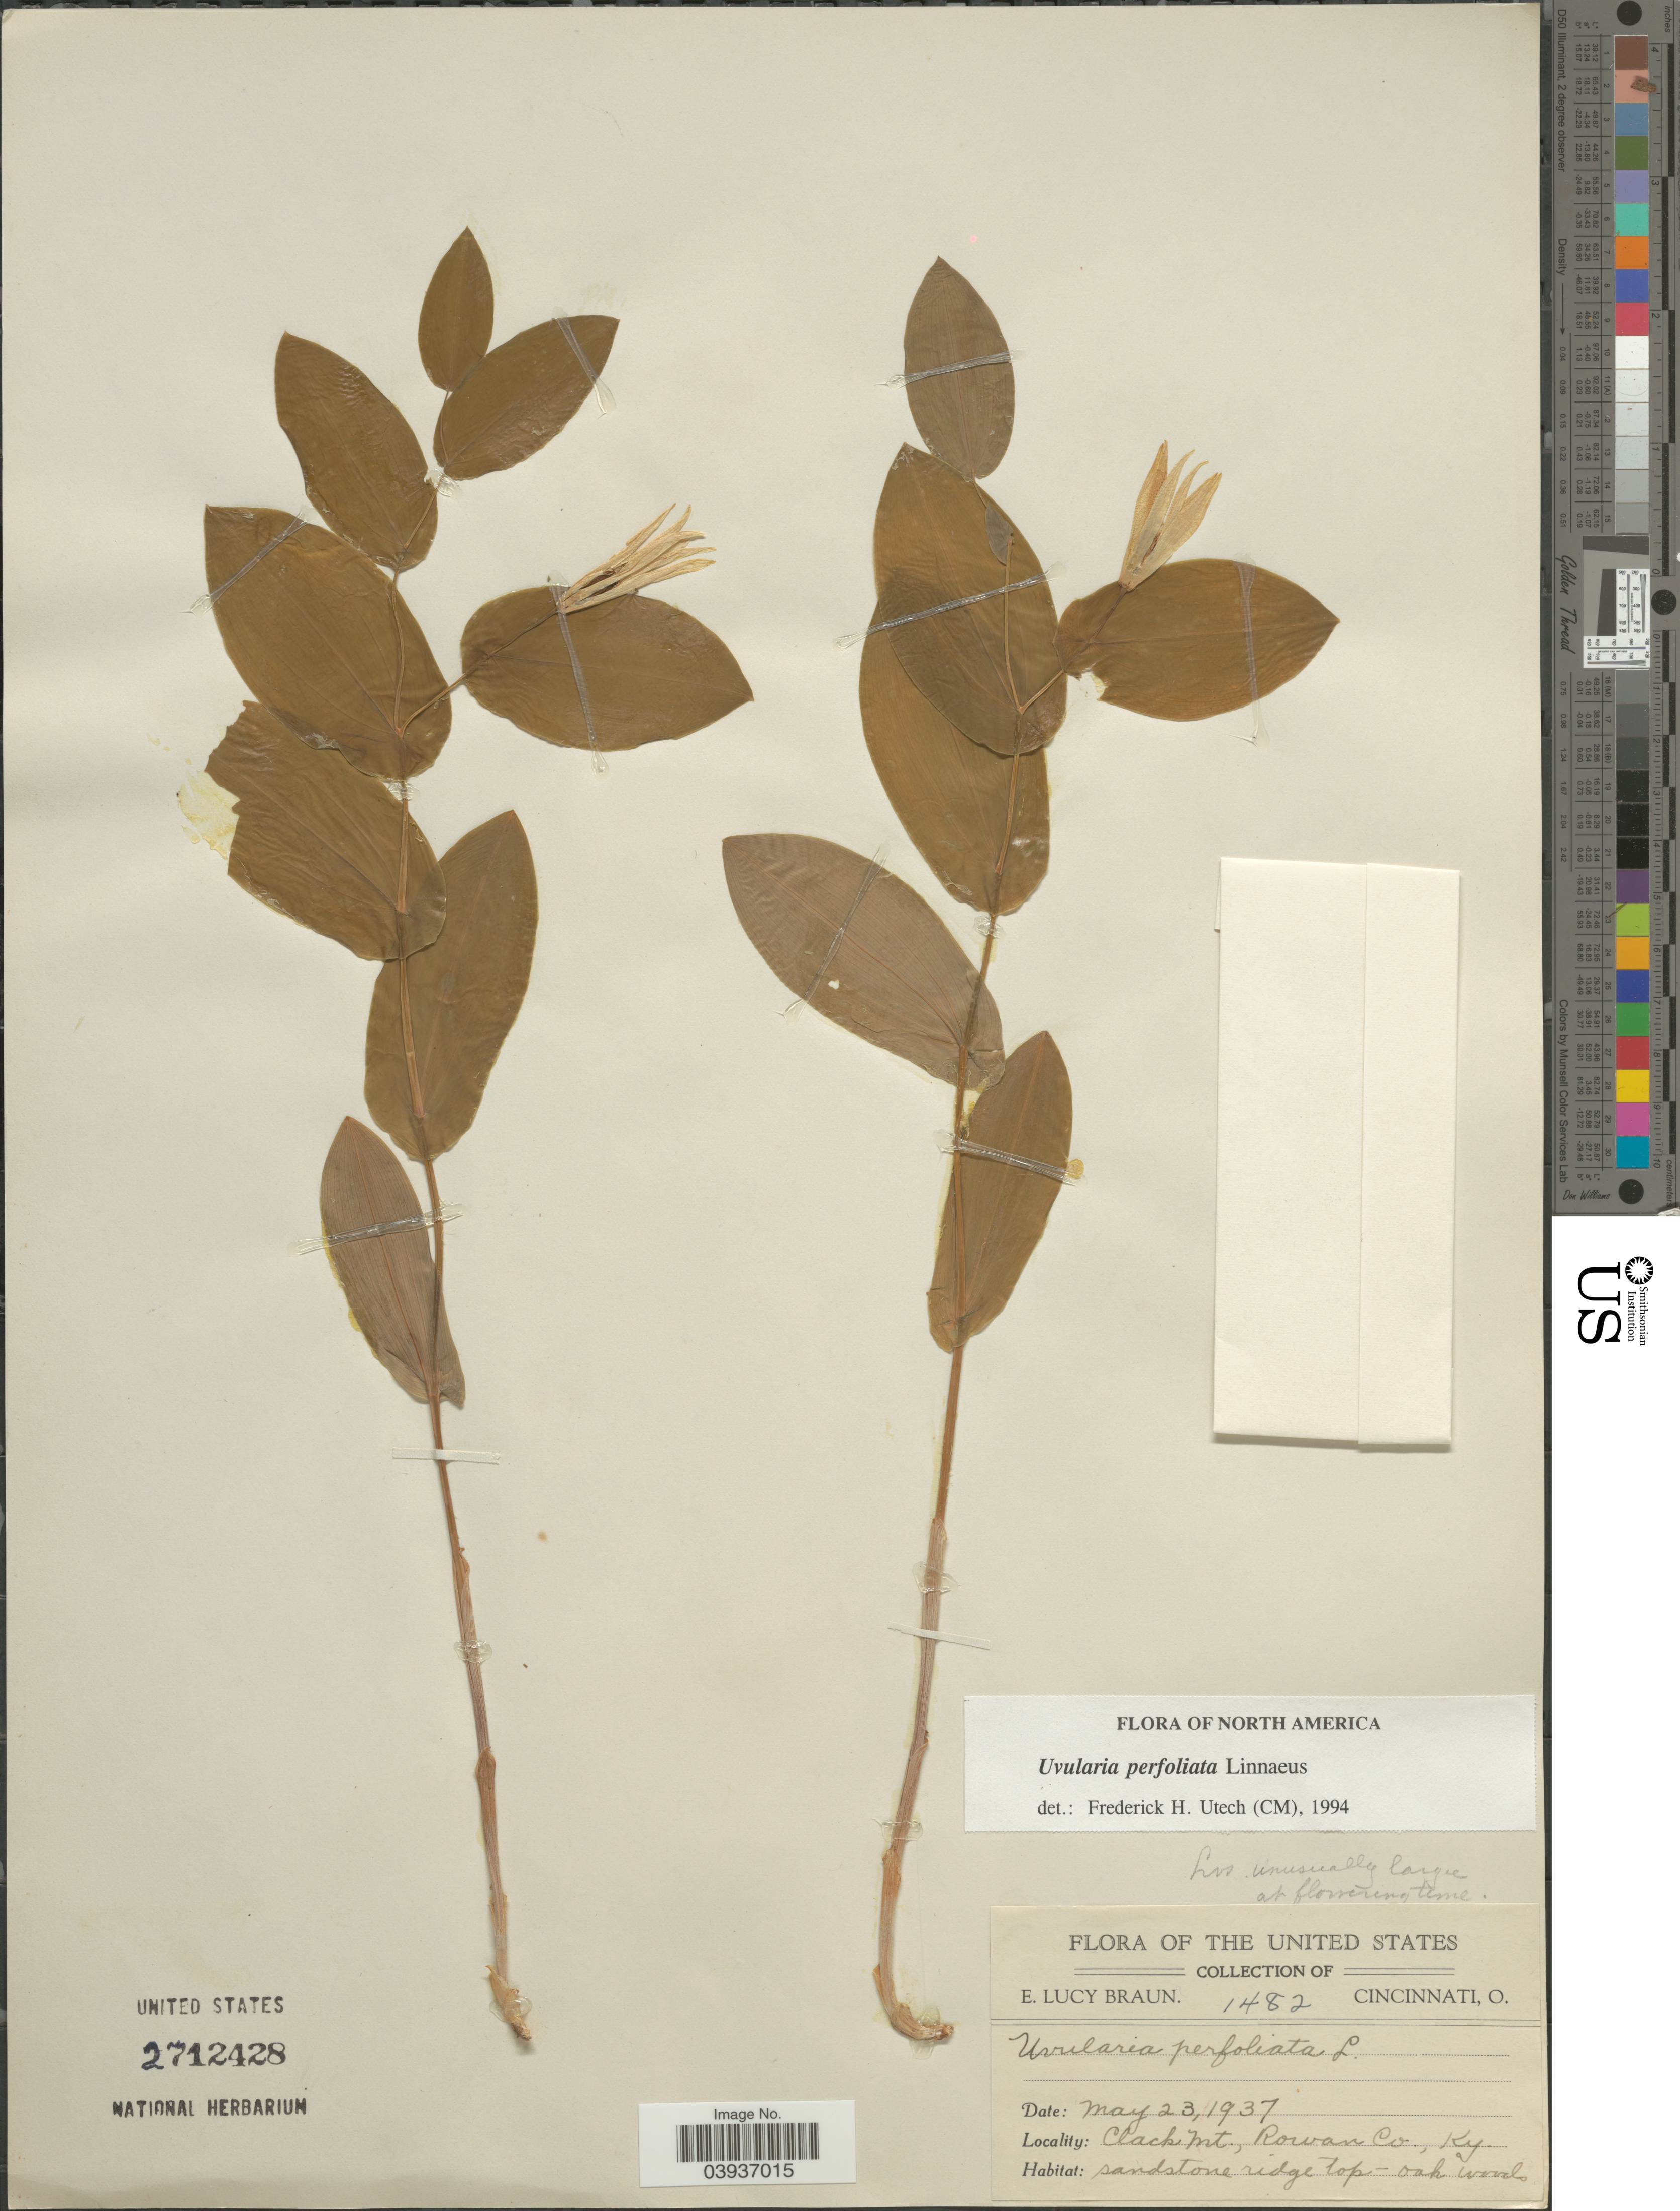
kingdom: Plantae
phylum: Tracheophyta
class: Liliopsida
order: Liliales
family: Colchicaceae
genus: Uvularia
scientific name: Uvularia perfoliata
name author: L.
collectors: E. L. Braun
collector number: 1482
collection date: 1937-05-23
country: United States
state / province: Kentucky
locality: Clack Mt., Rowan Co.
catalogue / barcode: US 2712428